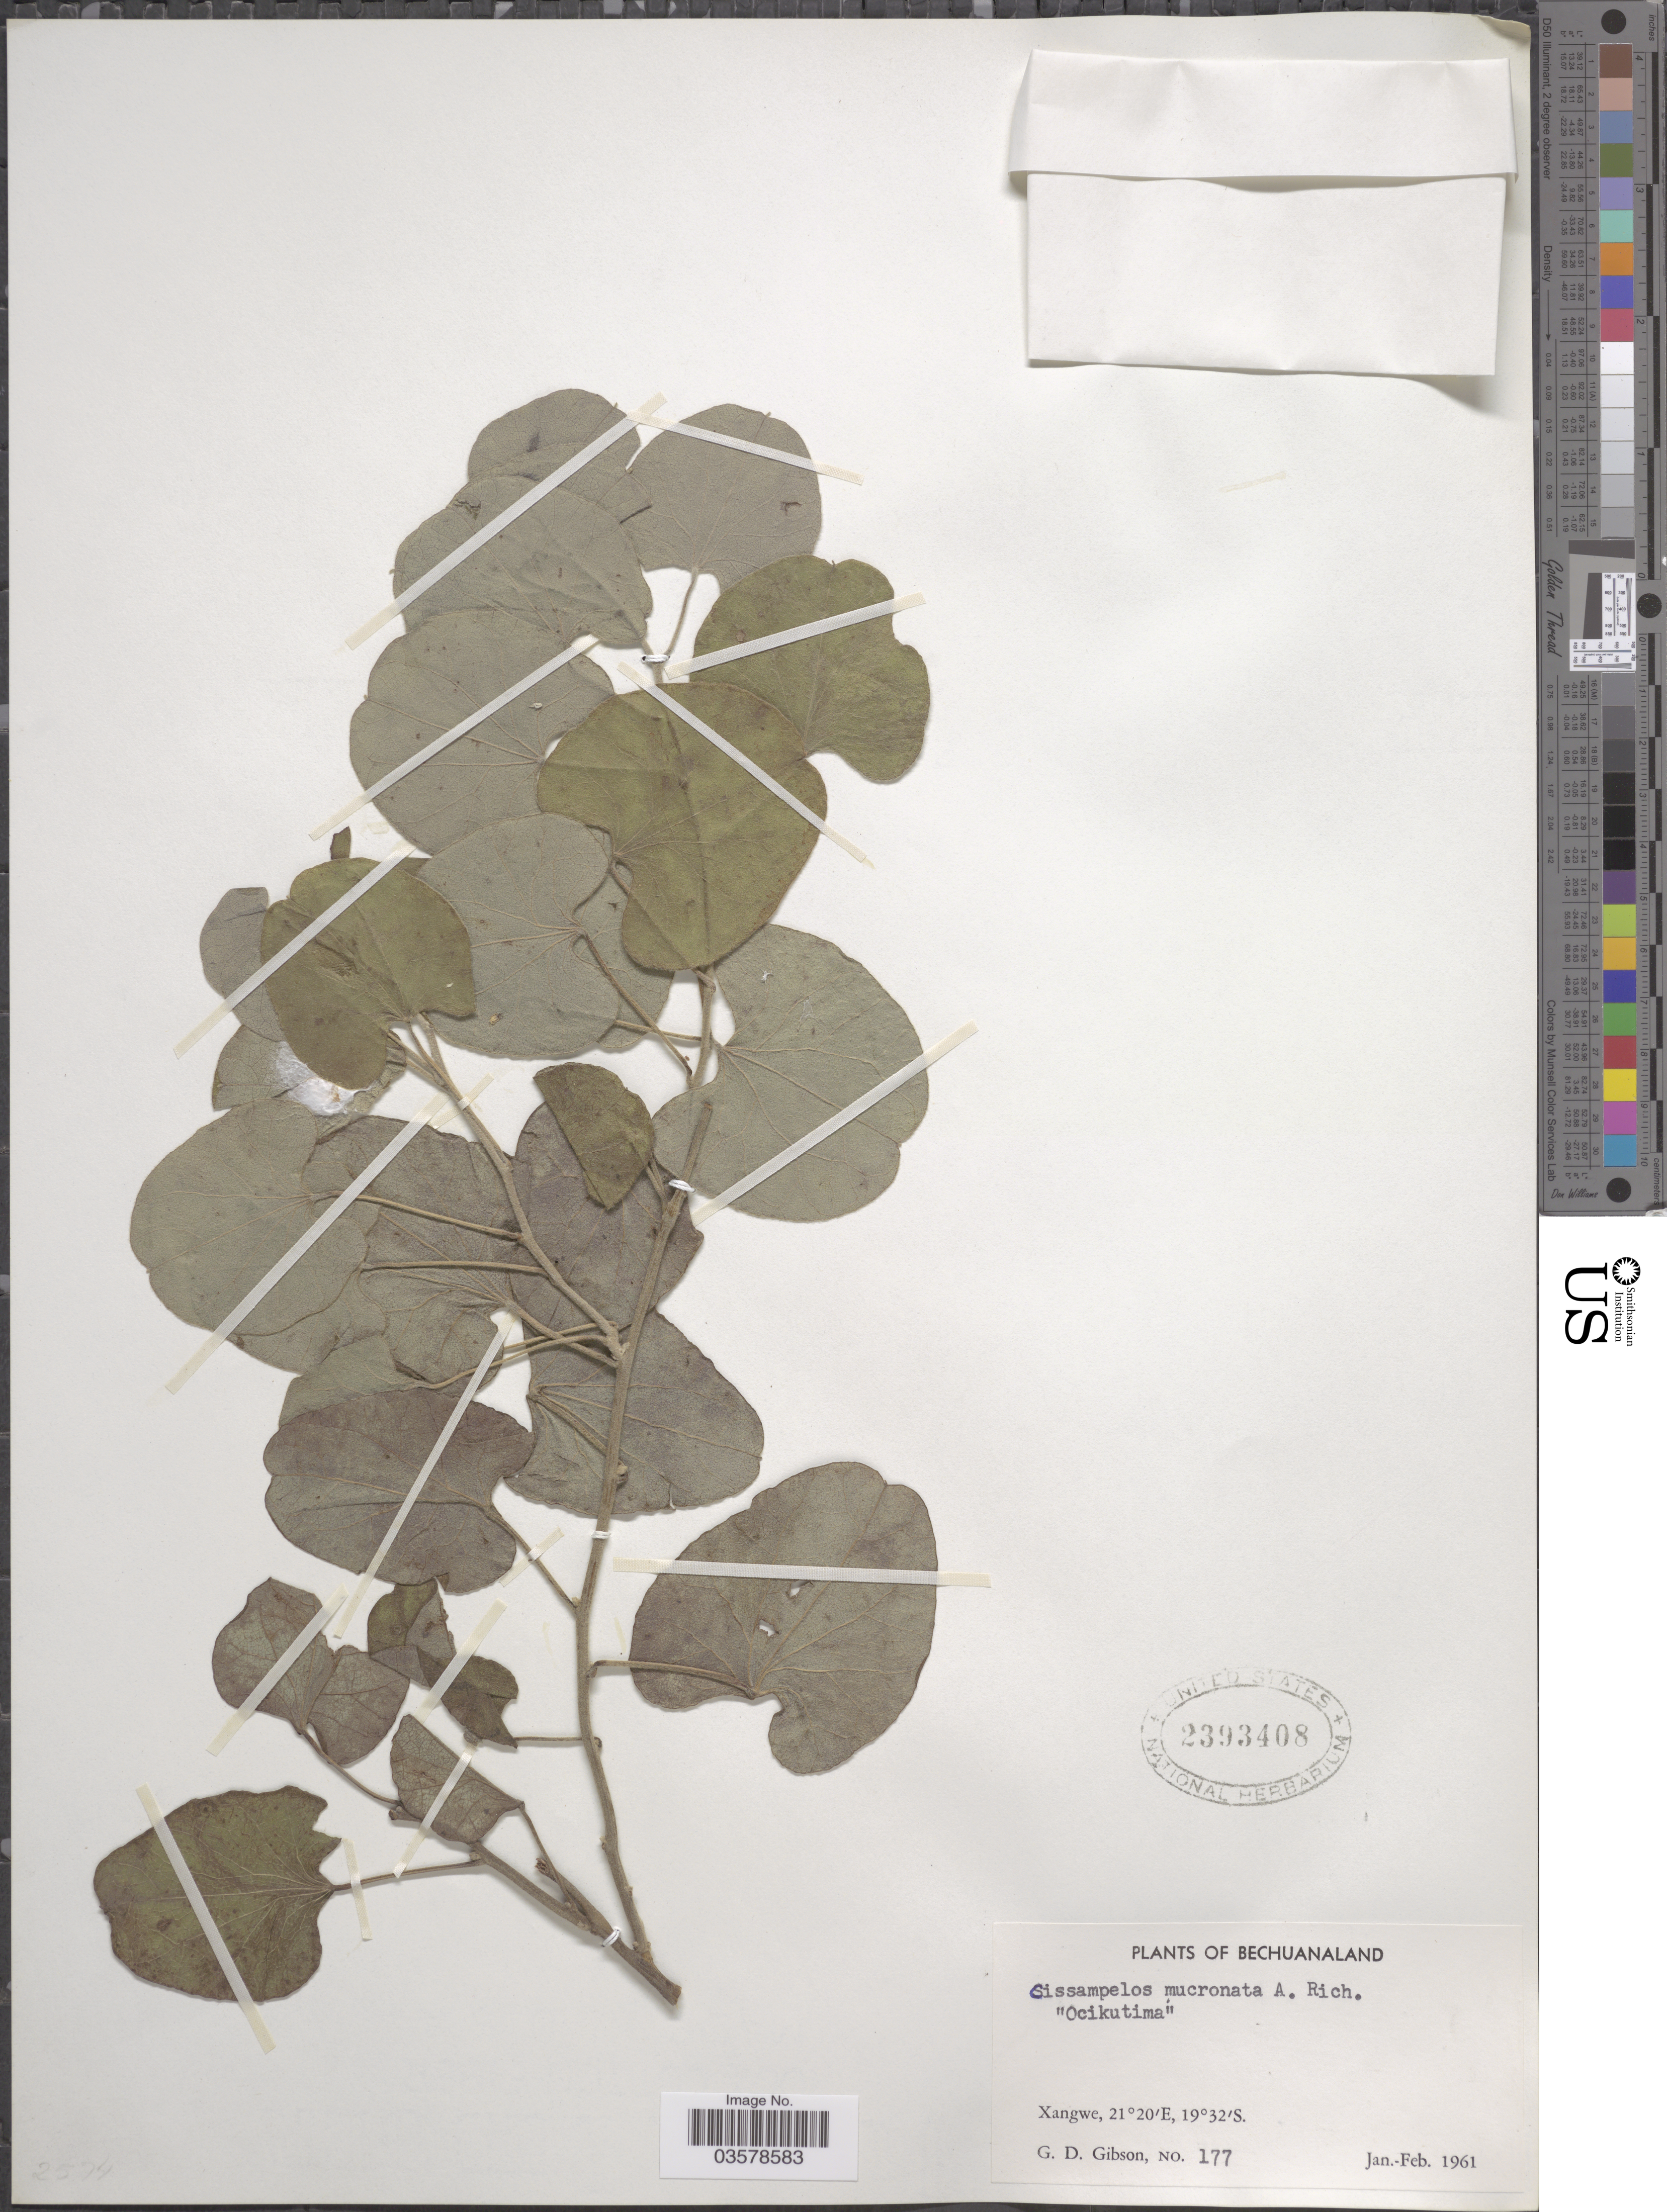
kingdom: Plantae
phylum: Tracheophyta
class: Magnoliopsida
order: Ranunculales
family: Menispermaceae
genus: Cissampelos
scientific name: Cissampelos mucronata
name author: A. Rich.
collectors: G. D. Gibson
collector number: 177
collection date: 1961-01/1961-02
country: Botswana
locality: Bechuanaland. Xangwe.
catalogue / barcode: US 2393408